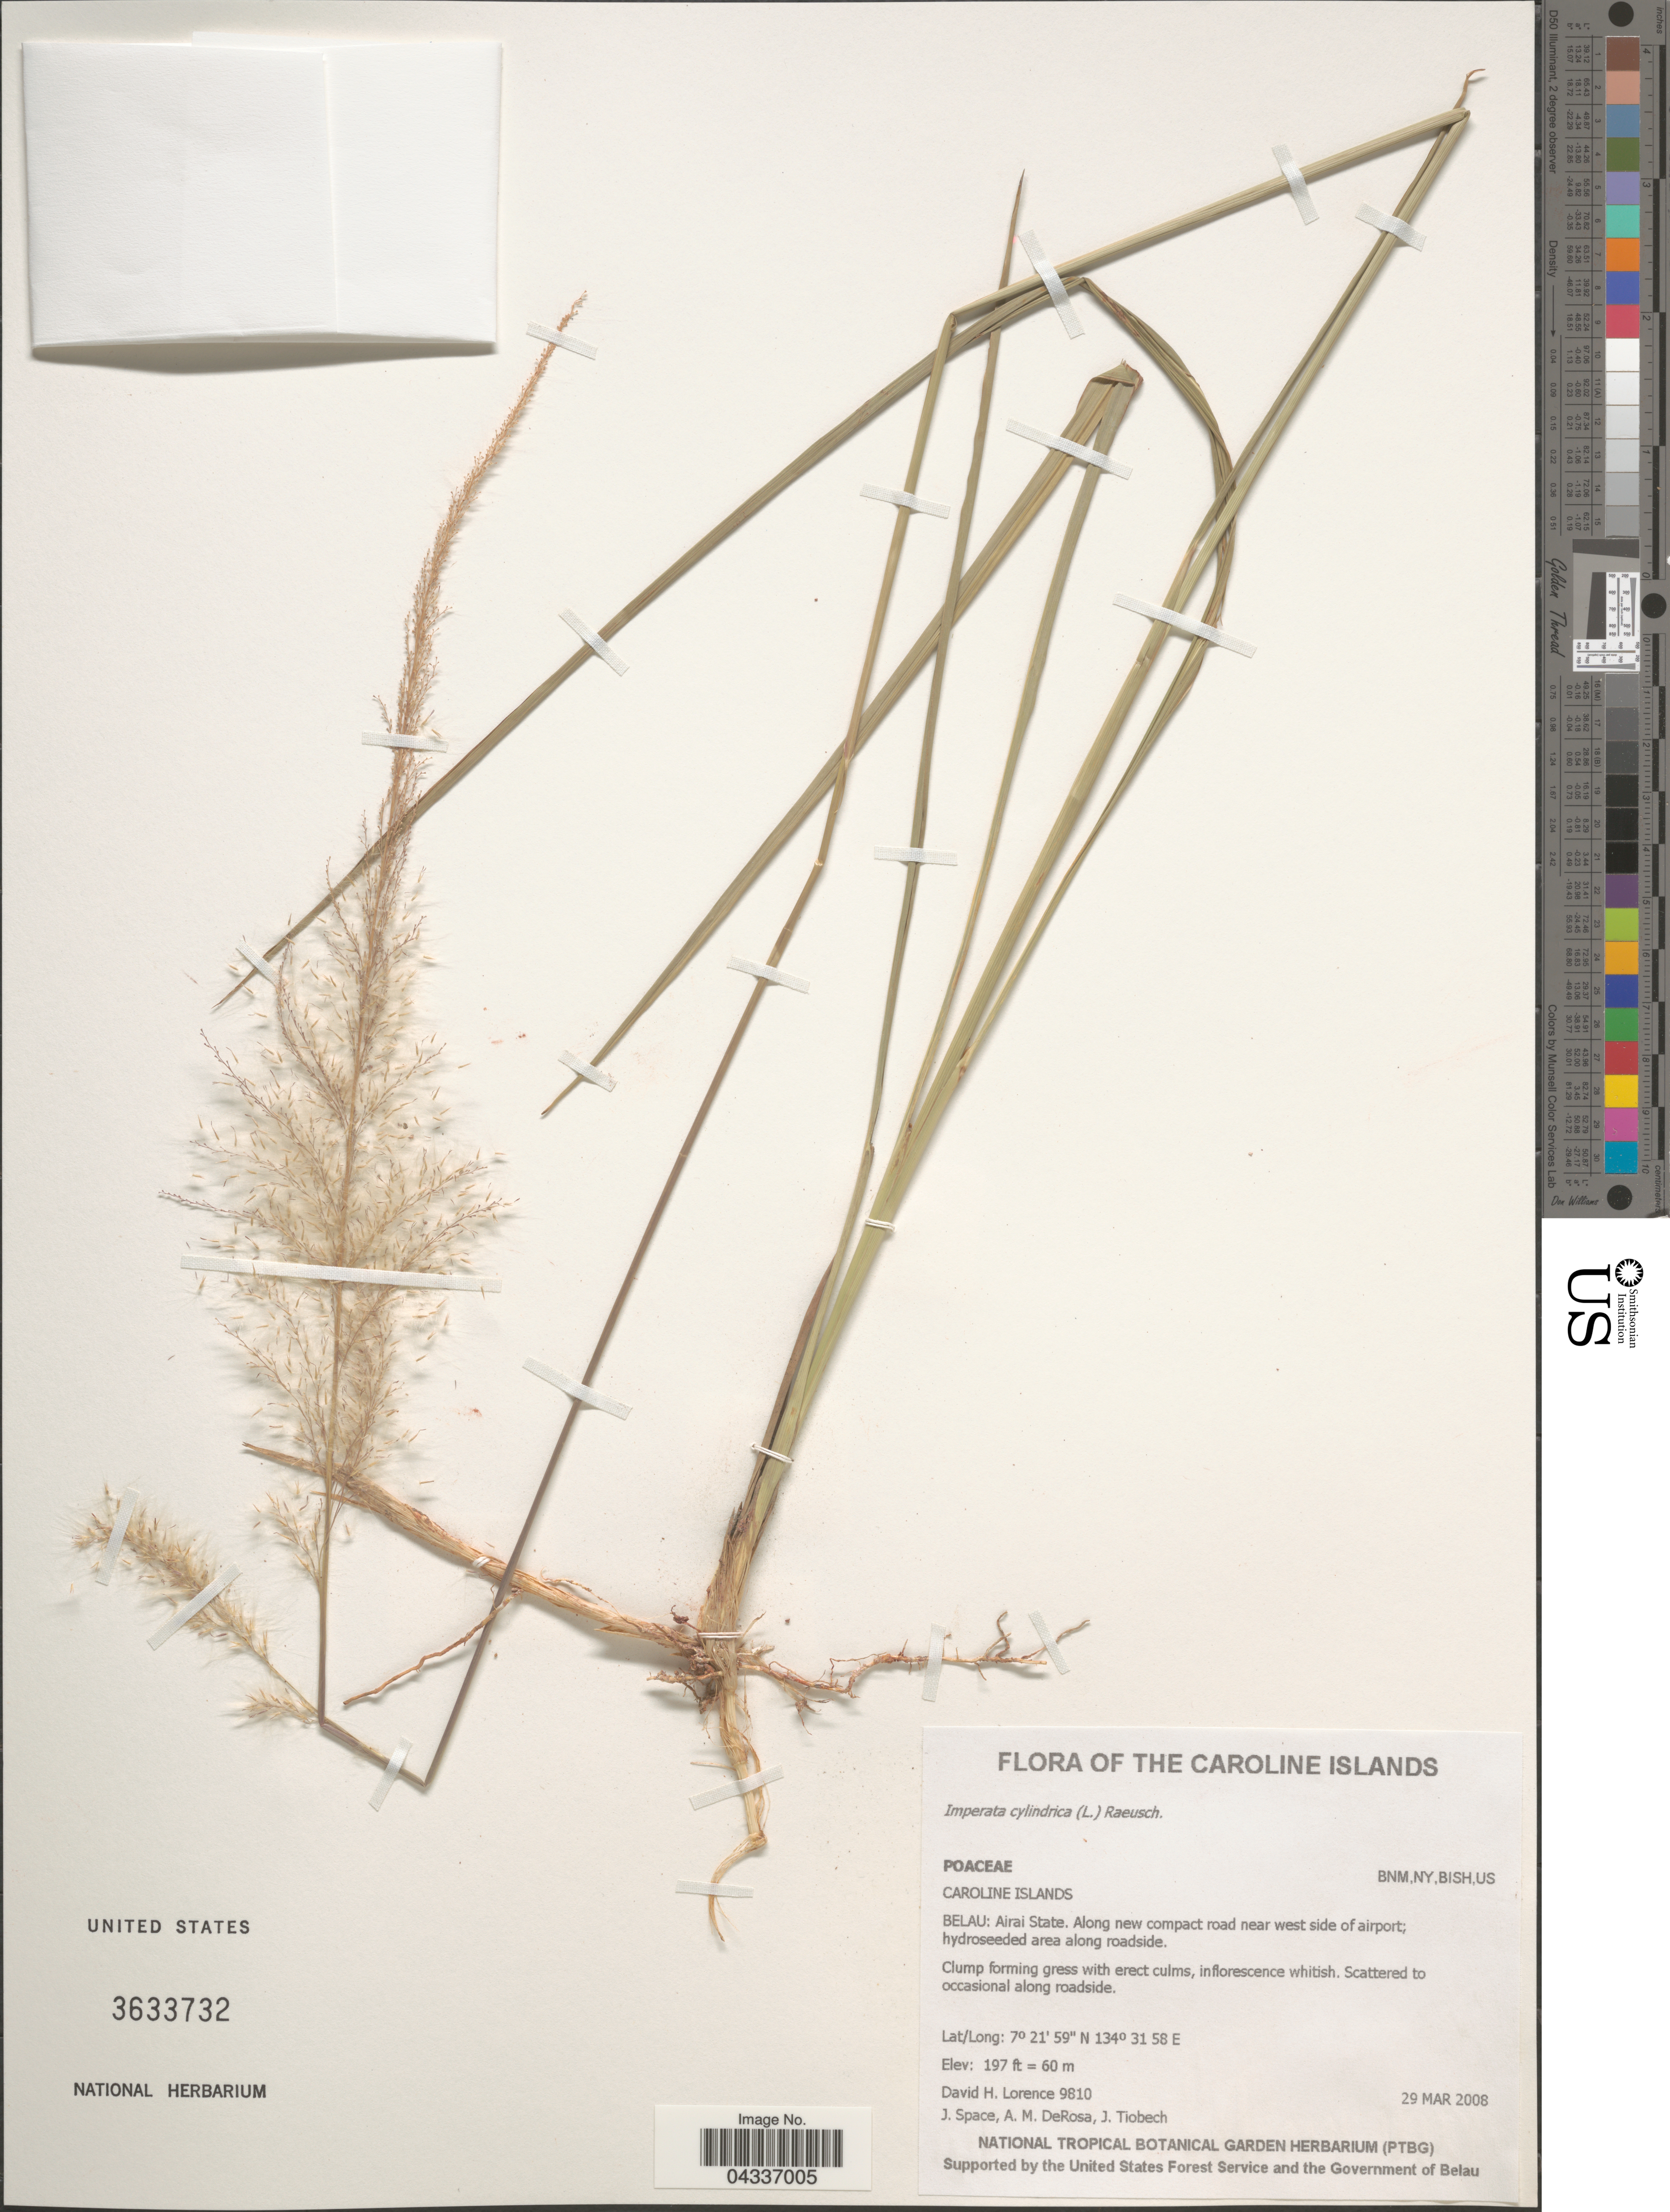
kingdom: Plantae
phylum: Tracheophyta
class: Liliopsida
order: Poales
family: Poaceae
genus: Imperata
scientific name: Imperata cylindrica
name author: (L.) P. Beauv.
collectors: D. Lorence, J. Space, A. DeRosa & J. Tiobech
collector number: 9810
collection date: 2008-03-29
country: Palau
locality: The Caroline Islands. Airai State. Along new compact road near west side of airport, hydroseeded area along roadside.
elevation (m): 60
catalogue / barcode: US 3633732